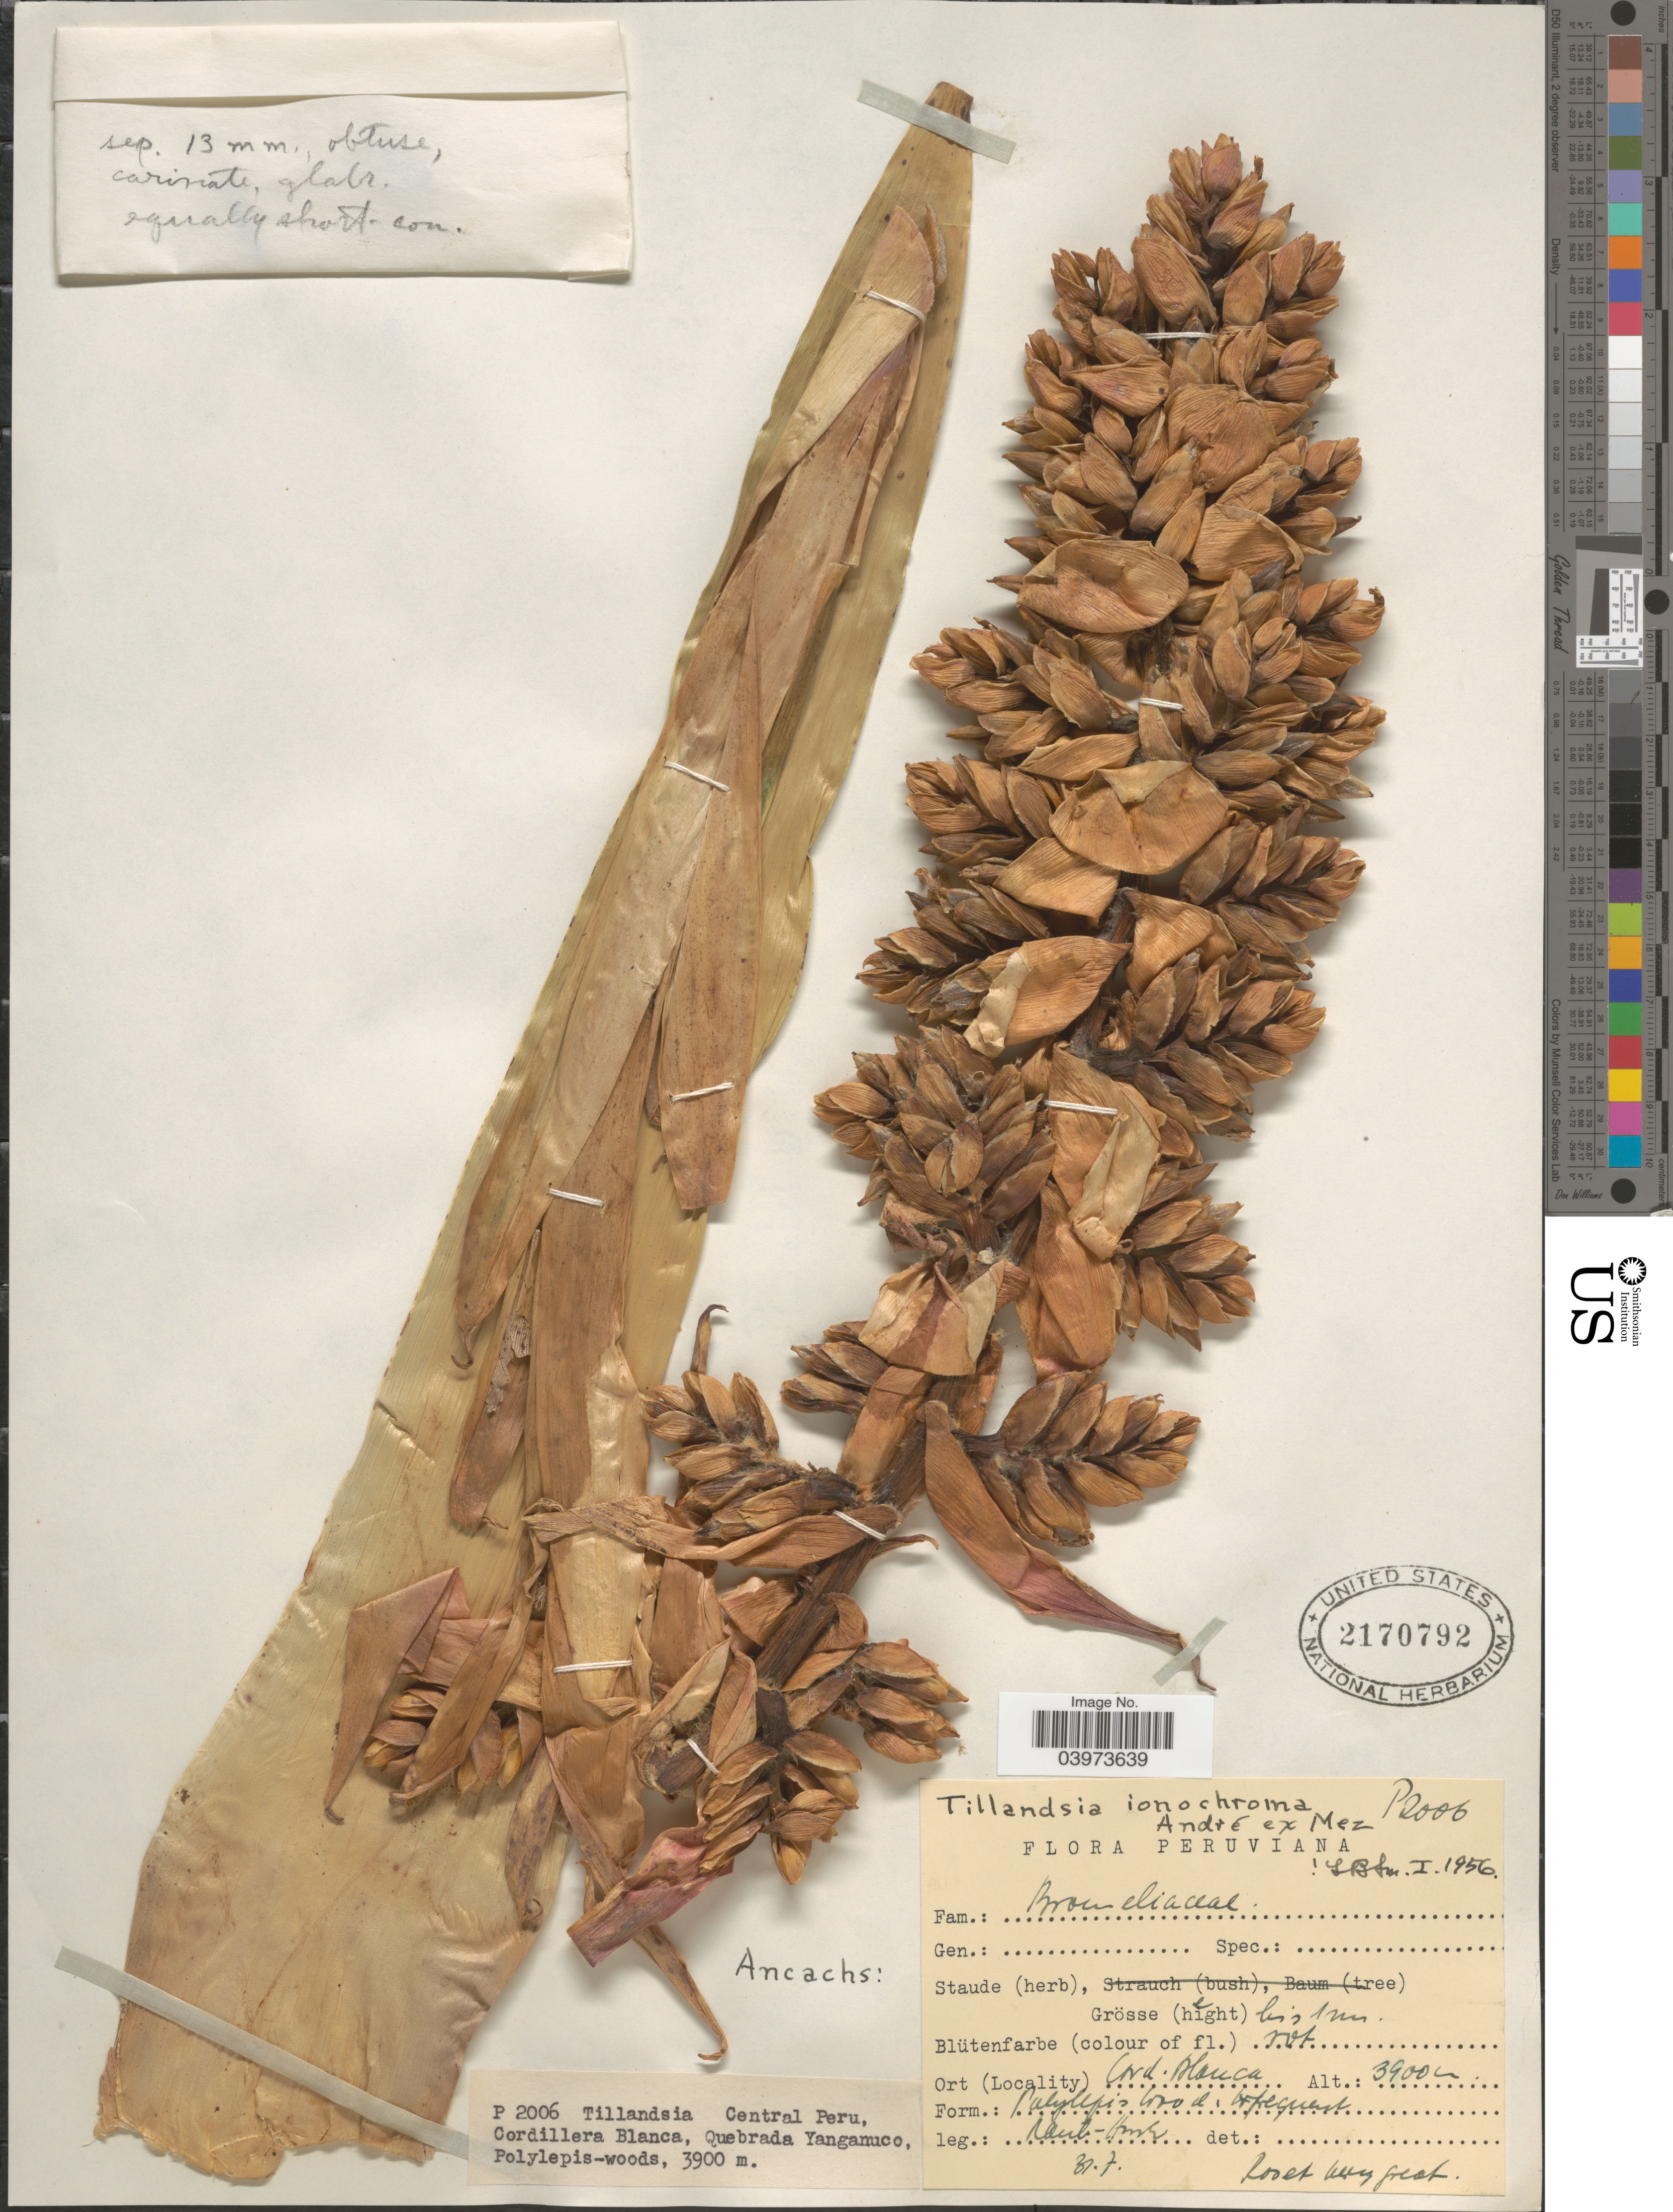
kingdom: Plantae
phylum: Tracheophyta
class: Liliopsida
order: Poales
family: Bromeliaceae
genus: Tillandsia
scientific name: Tillandsia ionochroma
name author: André ex Mez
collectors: -. Rauh & Hirsch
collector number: P2006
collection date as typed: Transcribed d/m/y: /7/31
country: Peru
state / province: Ancash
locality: Central Peru, Cordillera Blanca, Quebrada Yanganuco.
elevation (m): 3900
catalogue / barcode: US 2170792